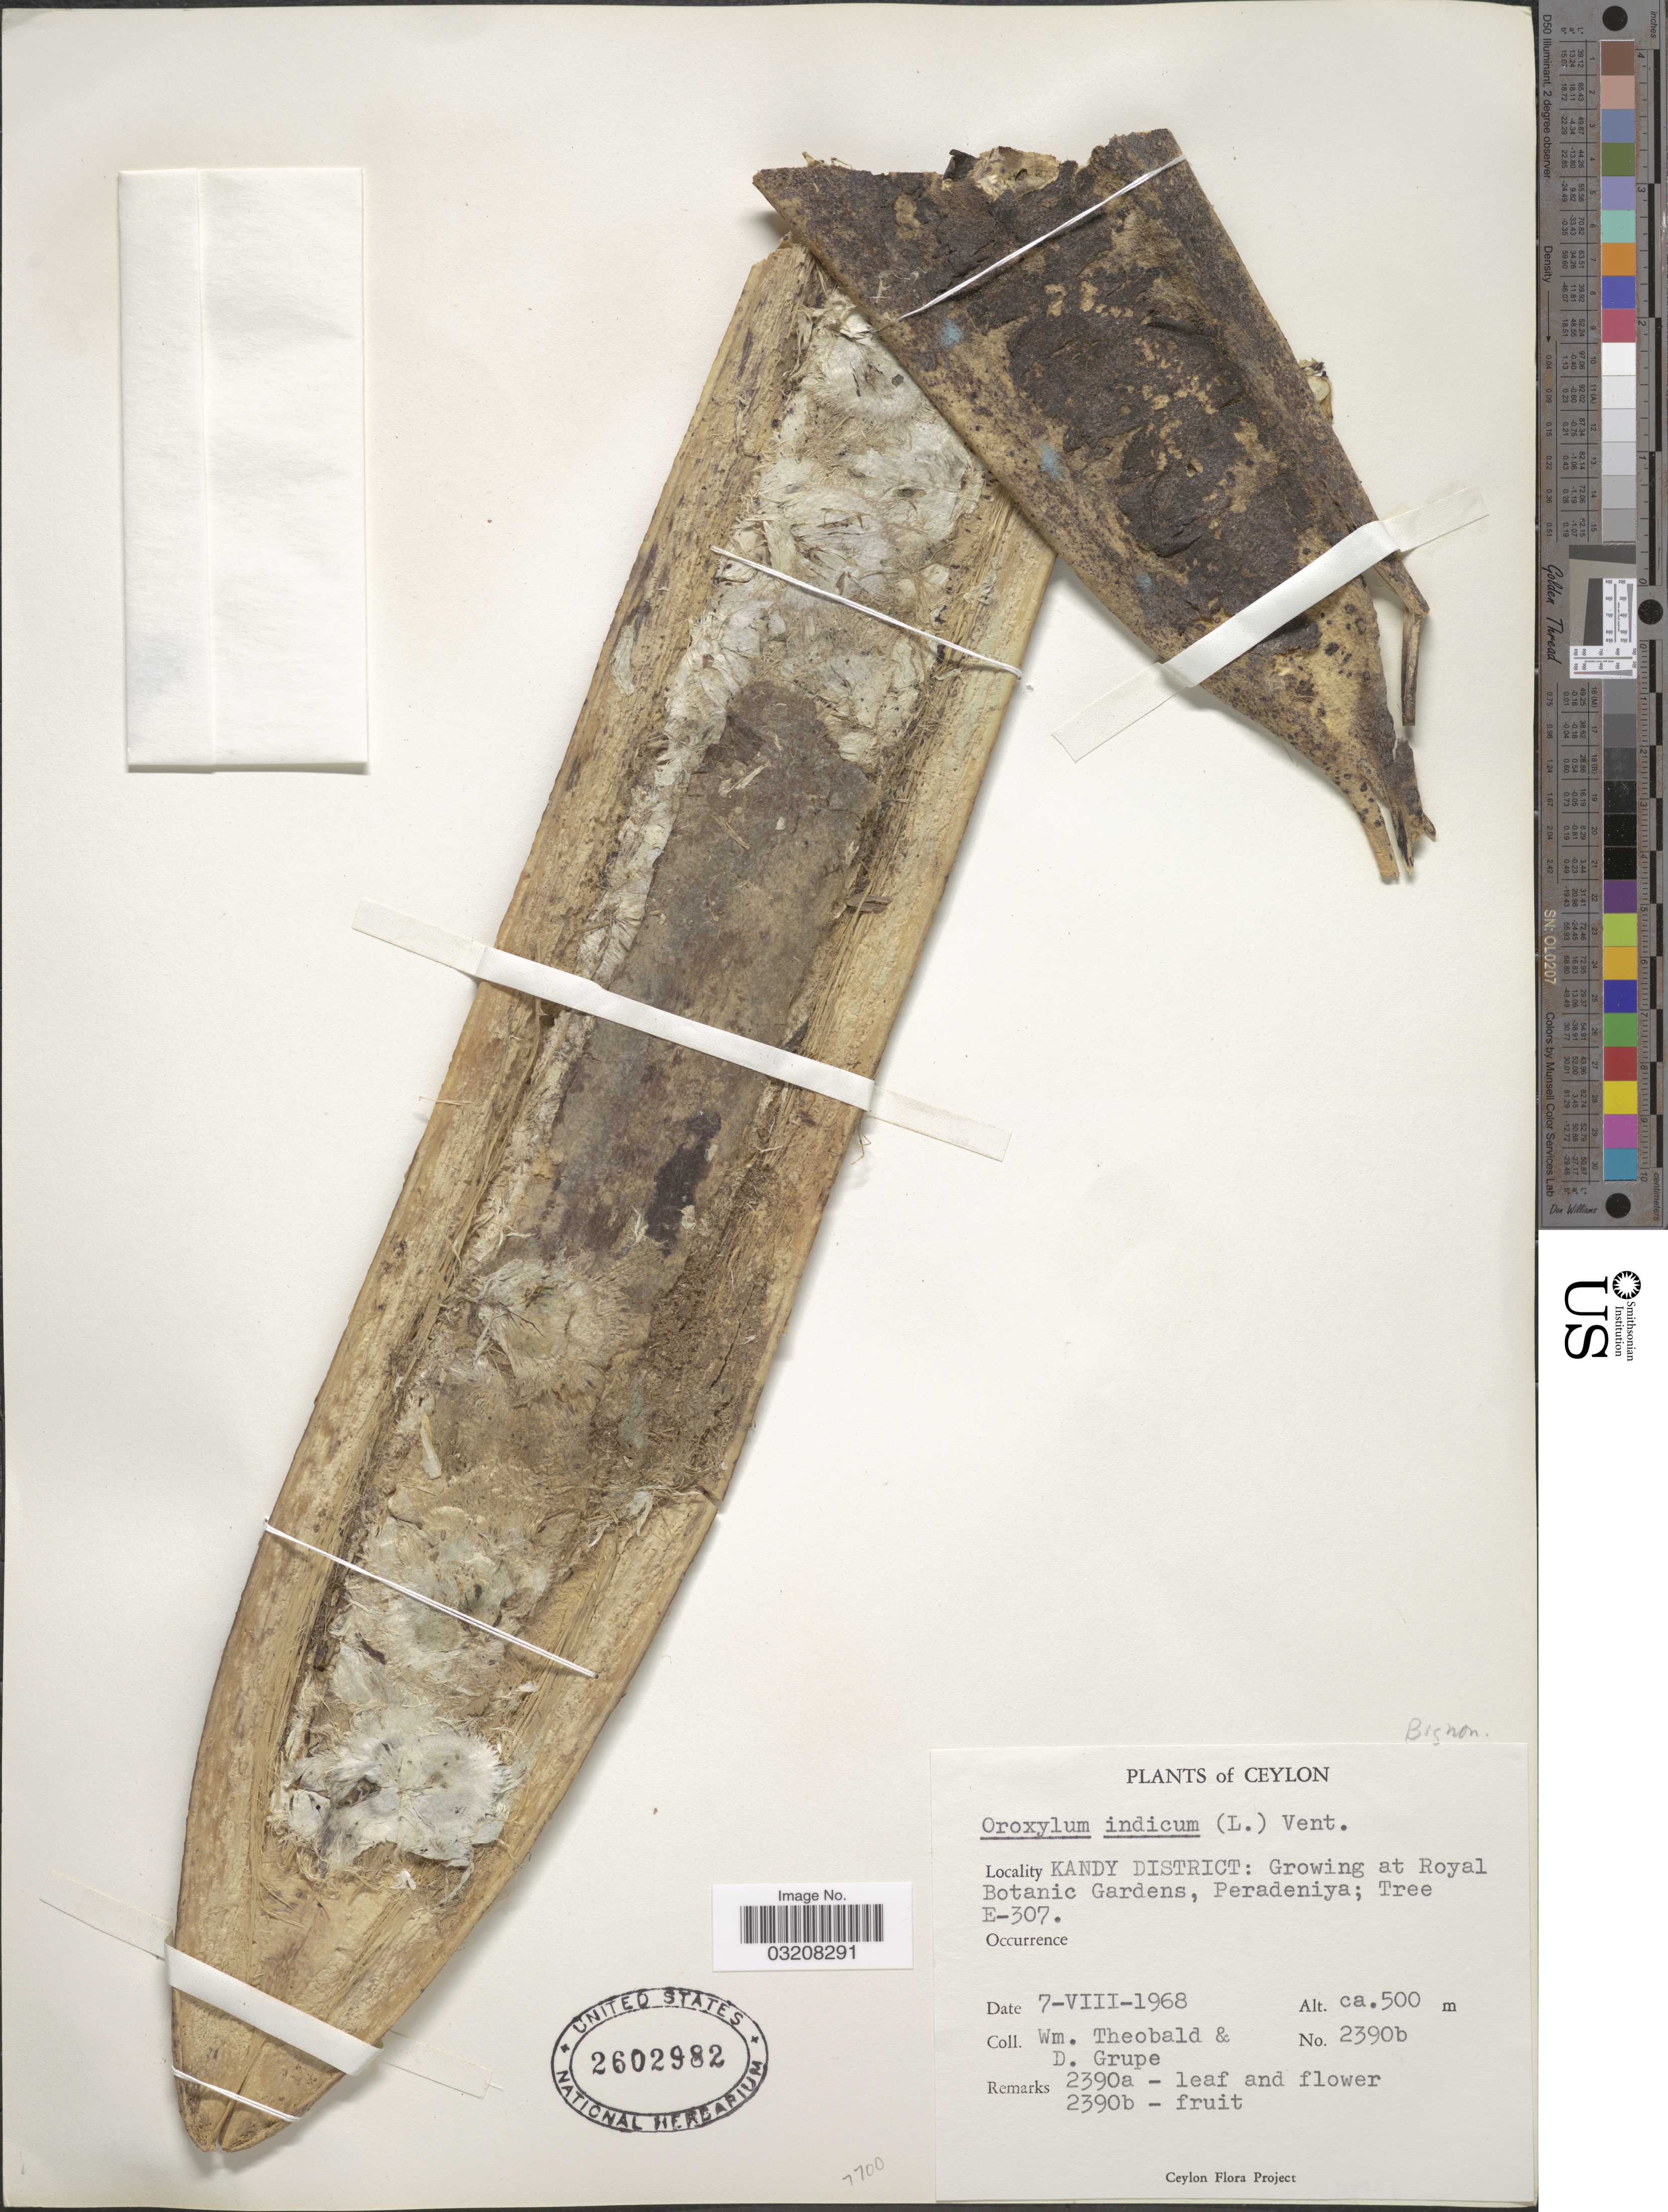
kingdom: Plantae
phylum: Tracheophyta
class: Magnoliopsida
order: Lamiales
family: Bignoniaceae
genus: Oroxylum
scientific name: Oroxylum indicum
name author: (L.) Kurz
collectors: W. Theobald & D. Grupe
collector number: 2390b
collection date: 1968-08-07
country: Sri Lanka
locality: Ceylon. Kandy District: Growing at Royal Botanic Gardens, Peradeniya; Tree E-307.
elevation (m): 500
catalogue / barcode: US 2602982